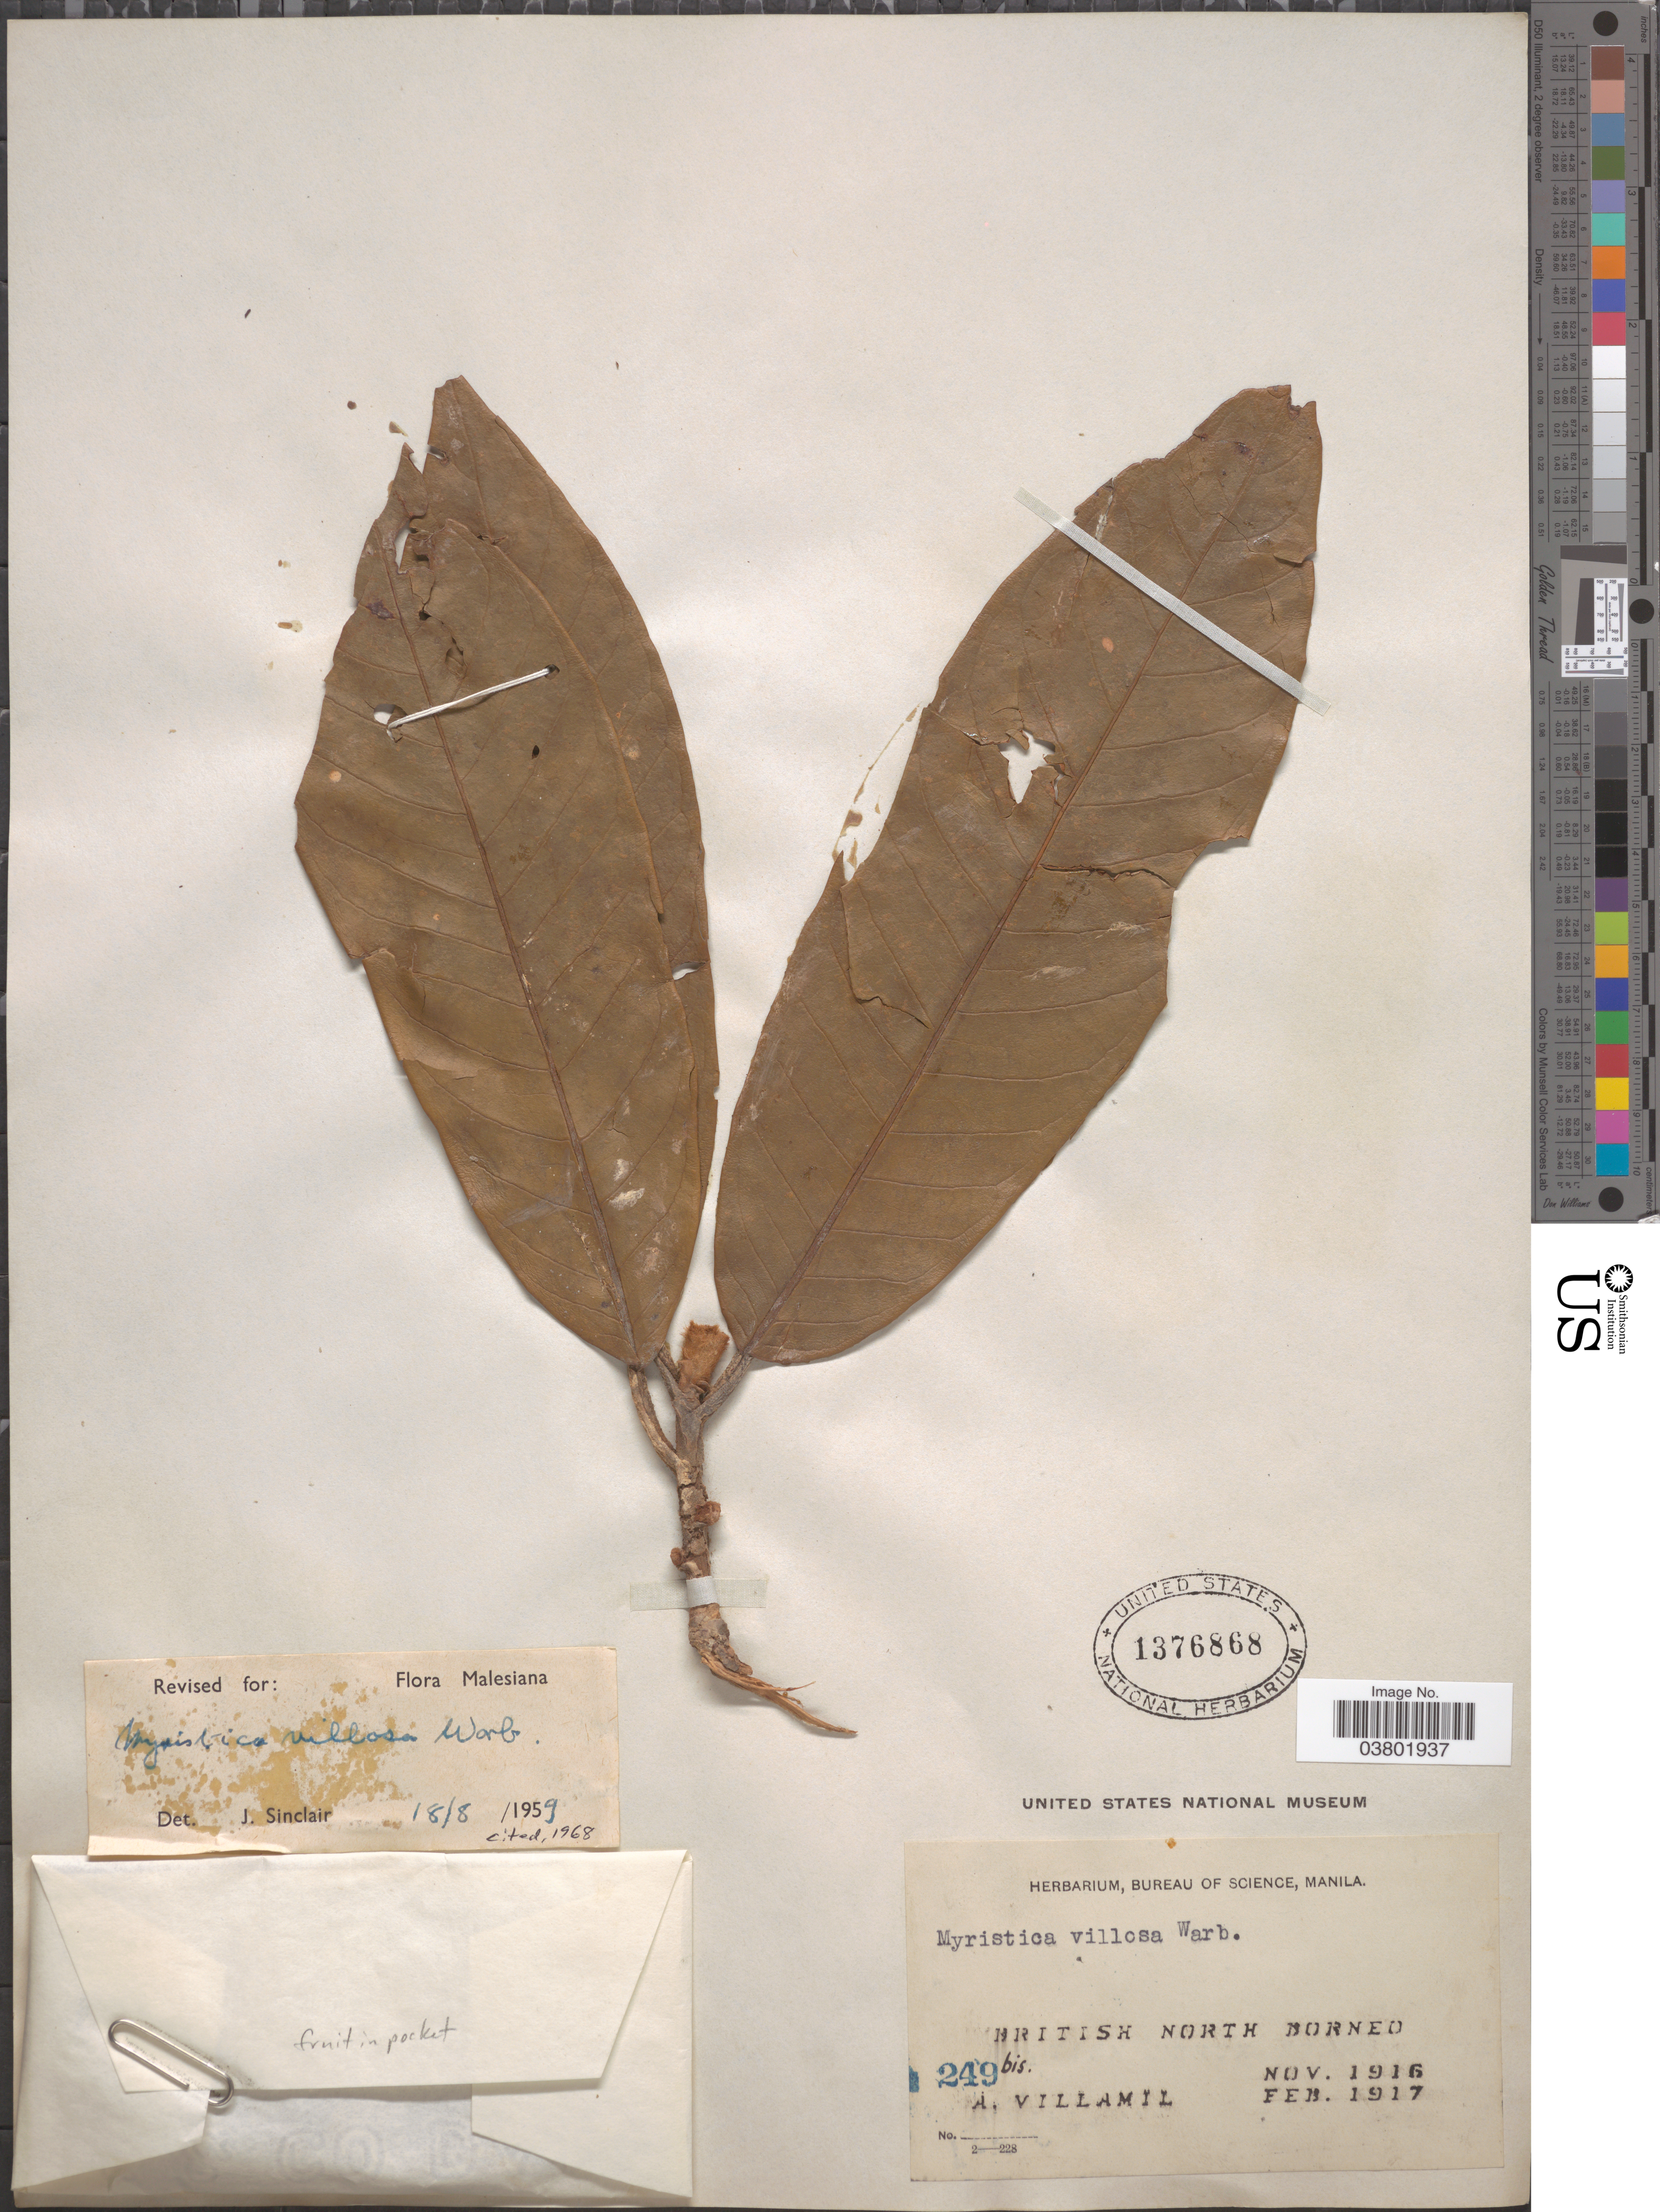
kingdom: Plantae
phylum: Tracheophyta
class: Magnoliopsida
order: Magnoliales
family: Myristicaceae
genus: Myristica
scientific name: Myristica villosa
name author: Warb.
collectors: A. Villamil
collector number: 249 bis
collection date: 1916-11/1917-02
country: Malaysia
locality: British North Borneo.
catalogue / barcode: US 1376868